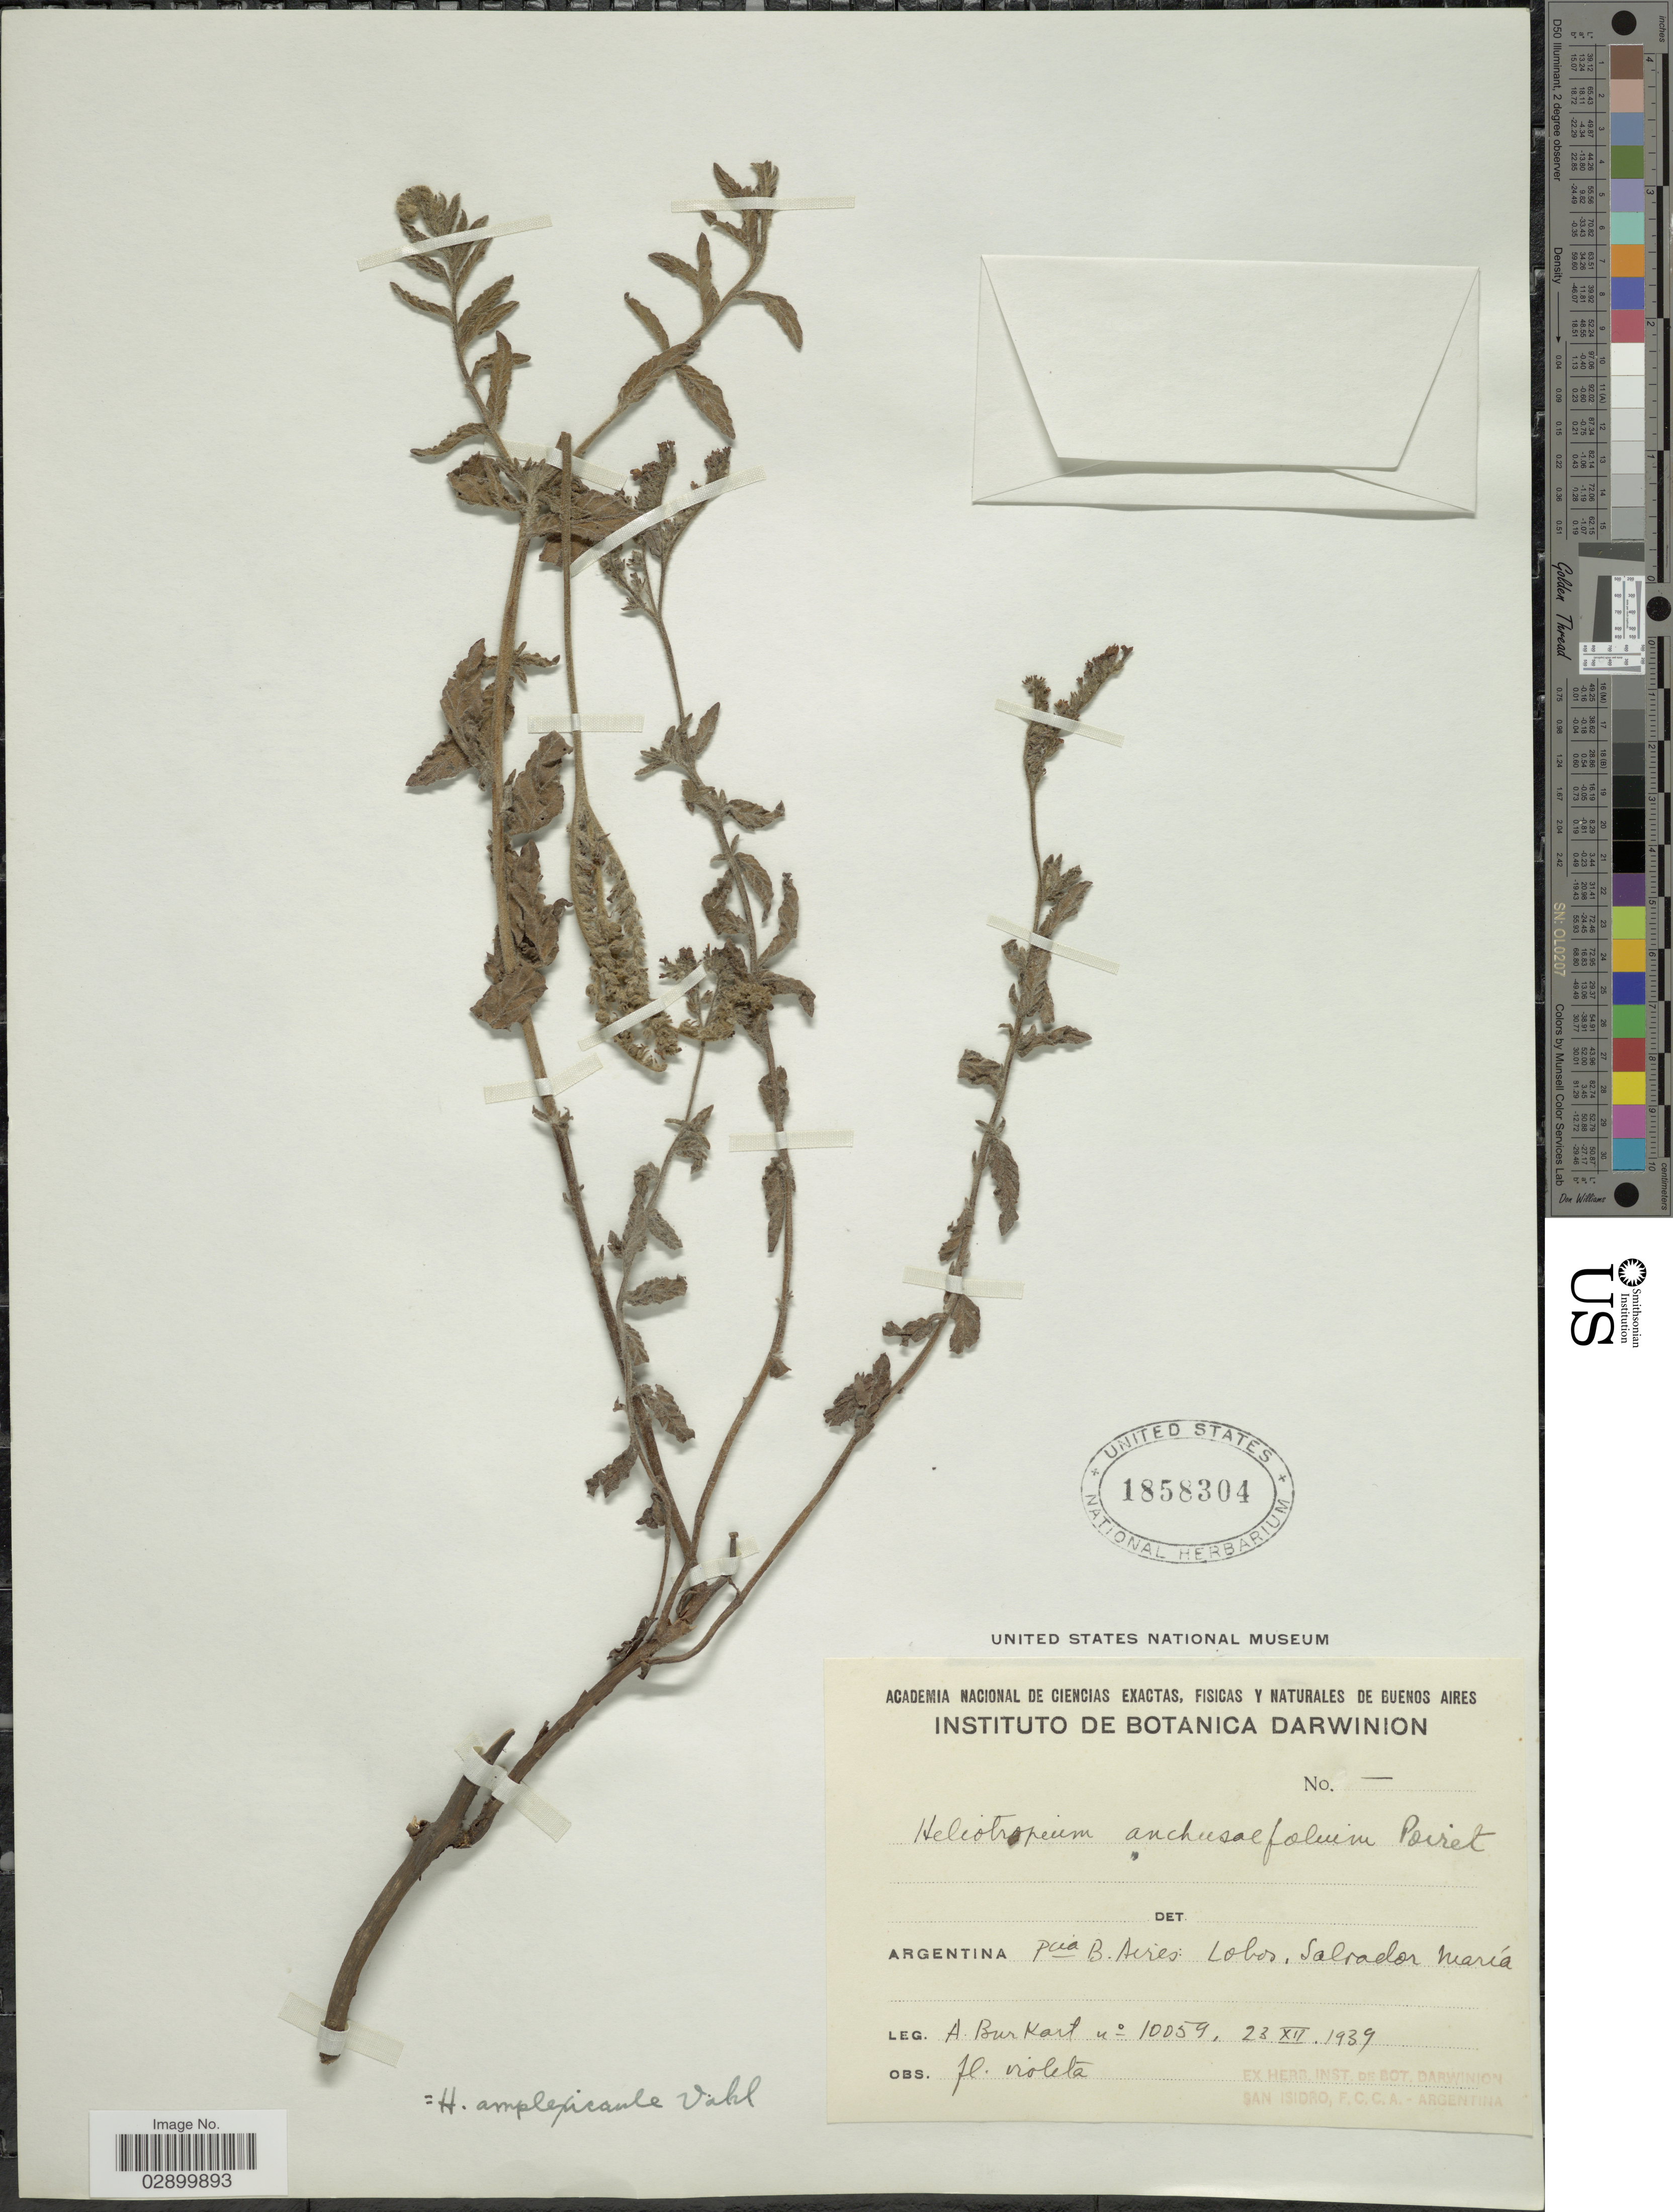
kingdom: Plantae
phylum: Tracheophyta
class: Magnoliopsida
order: Boraginales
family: Heliotropiaceae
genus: Heliotropium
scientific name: Heliotropium amplexicaule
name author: Vahl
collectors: A. E. Burkart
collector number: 10059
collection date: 1939-12-23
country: Argentina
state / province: Buenos Aires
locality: Pcia. B. Aires. Lobos, Salvador María.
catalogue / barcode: US 1858304